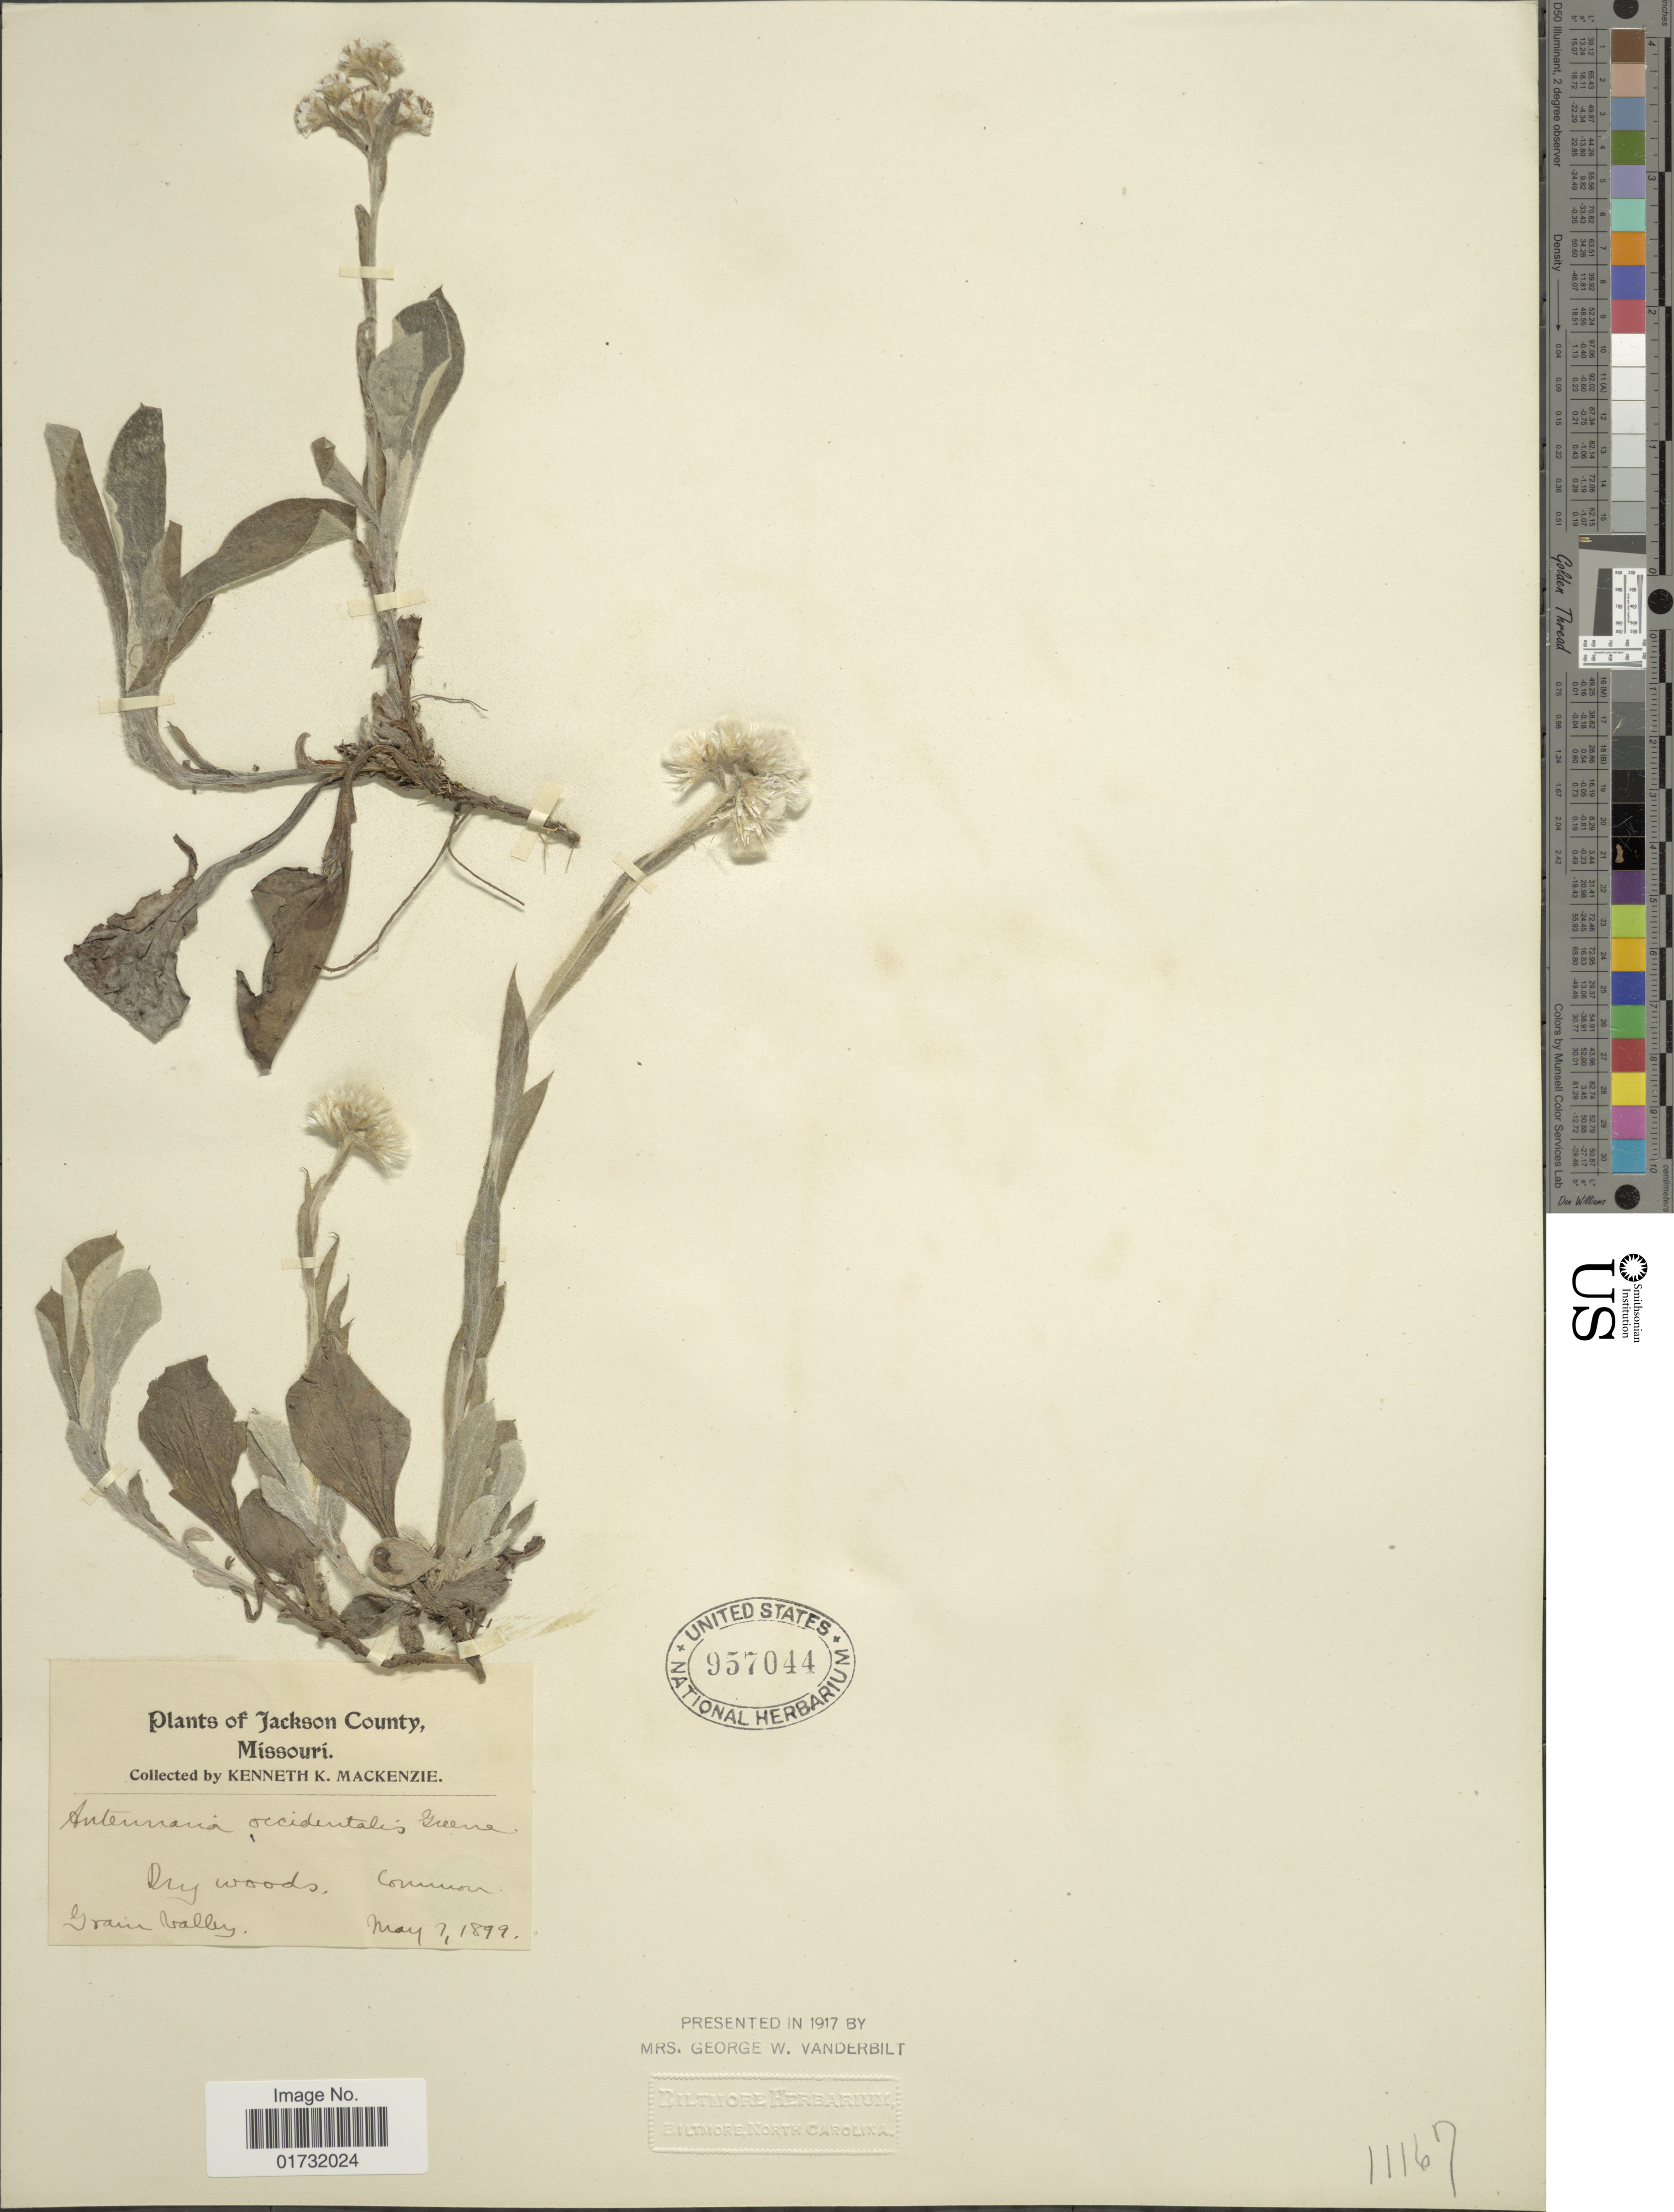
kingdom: Plantae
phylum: Tracheophyta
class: Magnoliopsida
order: Asterales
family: Asteraceae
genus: Antennaria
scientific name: Antennaria occidentalis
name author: Greene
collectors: K. K. Mackenzie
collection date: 1899-05-07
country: United States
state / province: Missouri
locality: Jackson County. Grain Valley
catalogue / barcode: US 957044